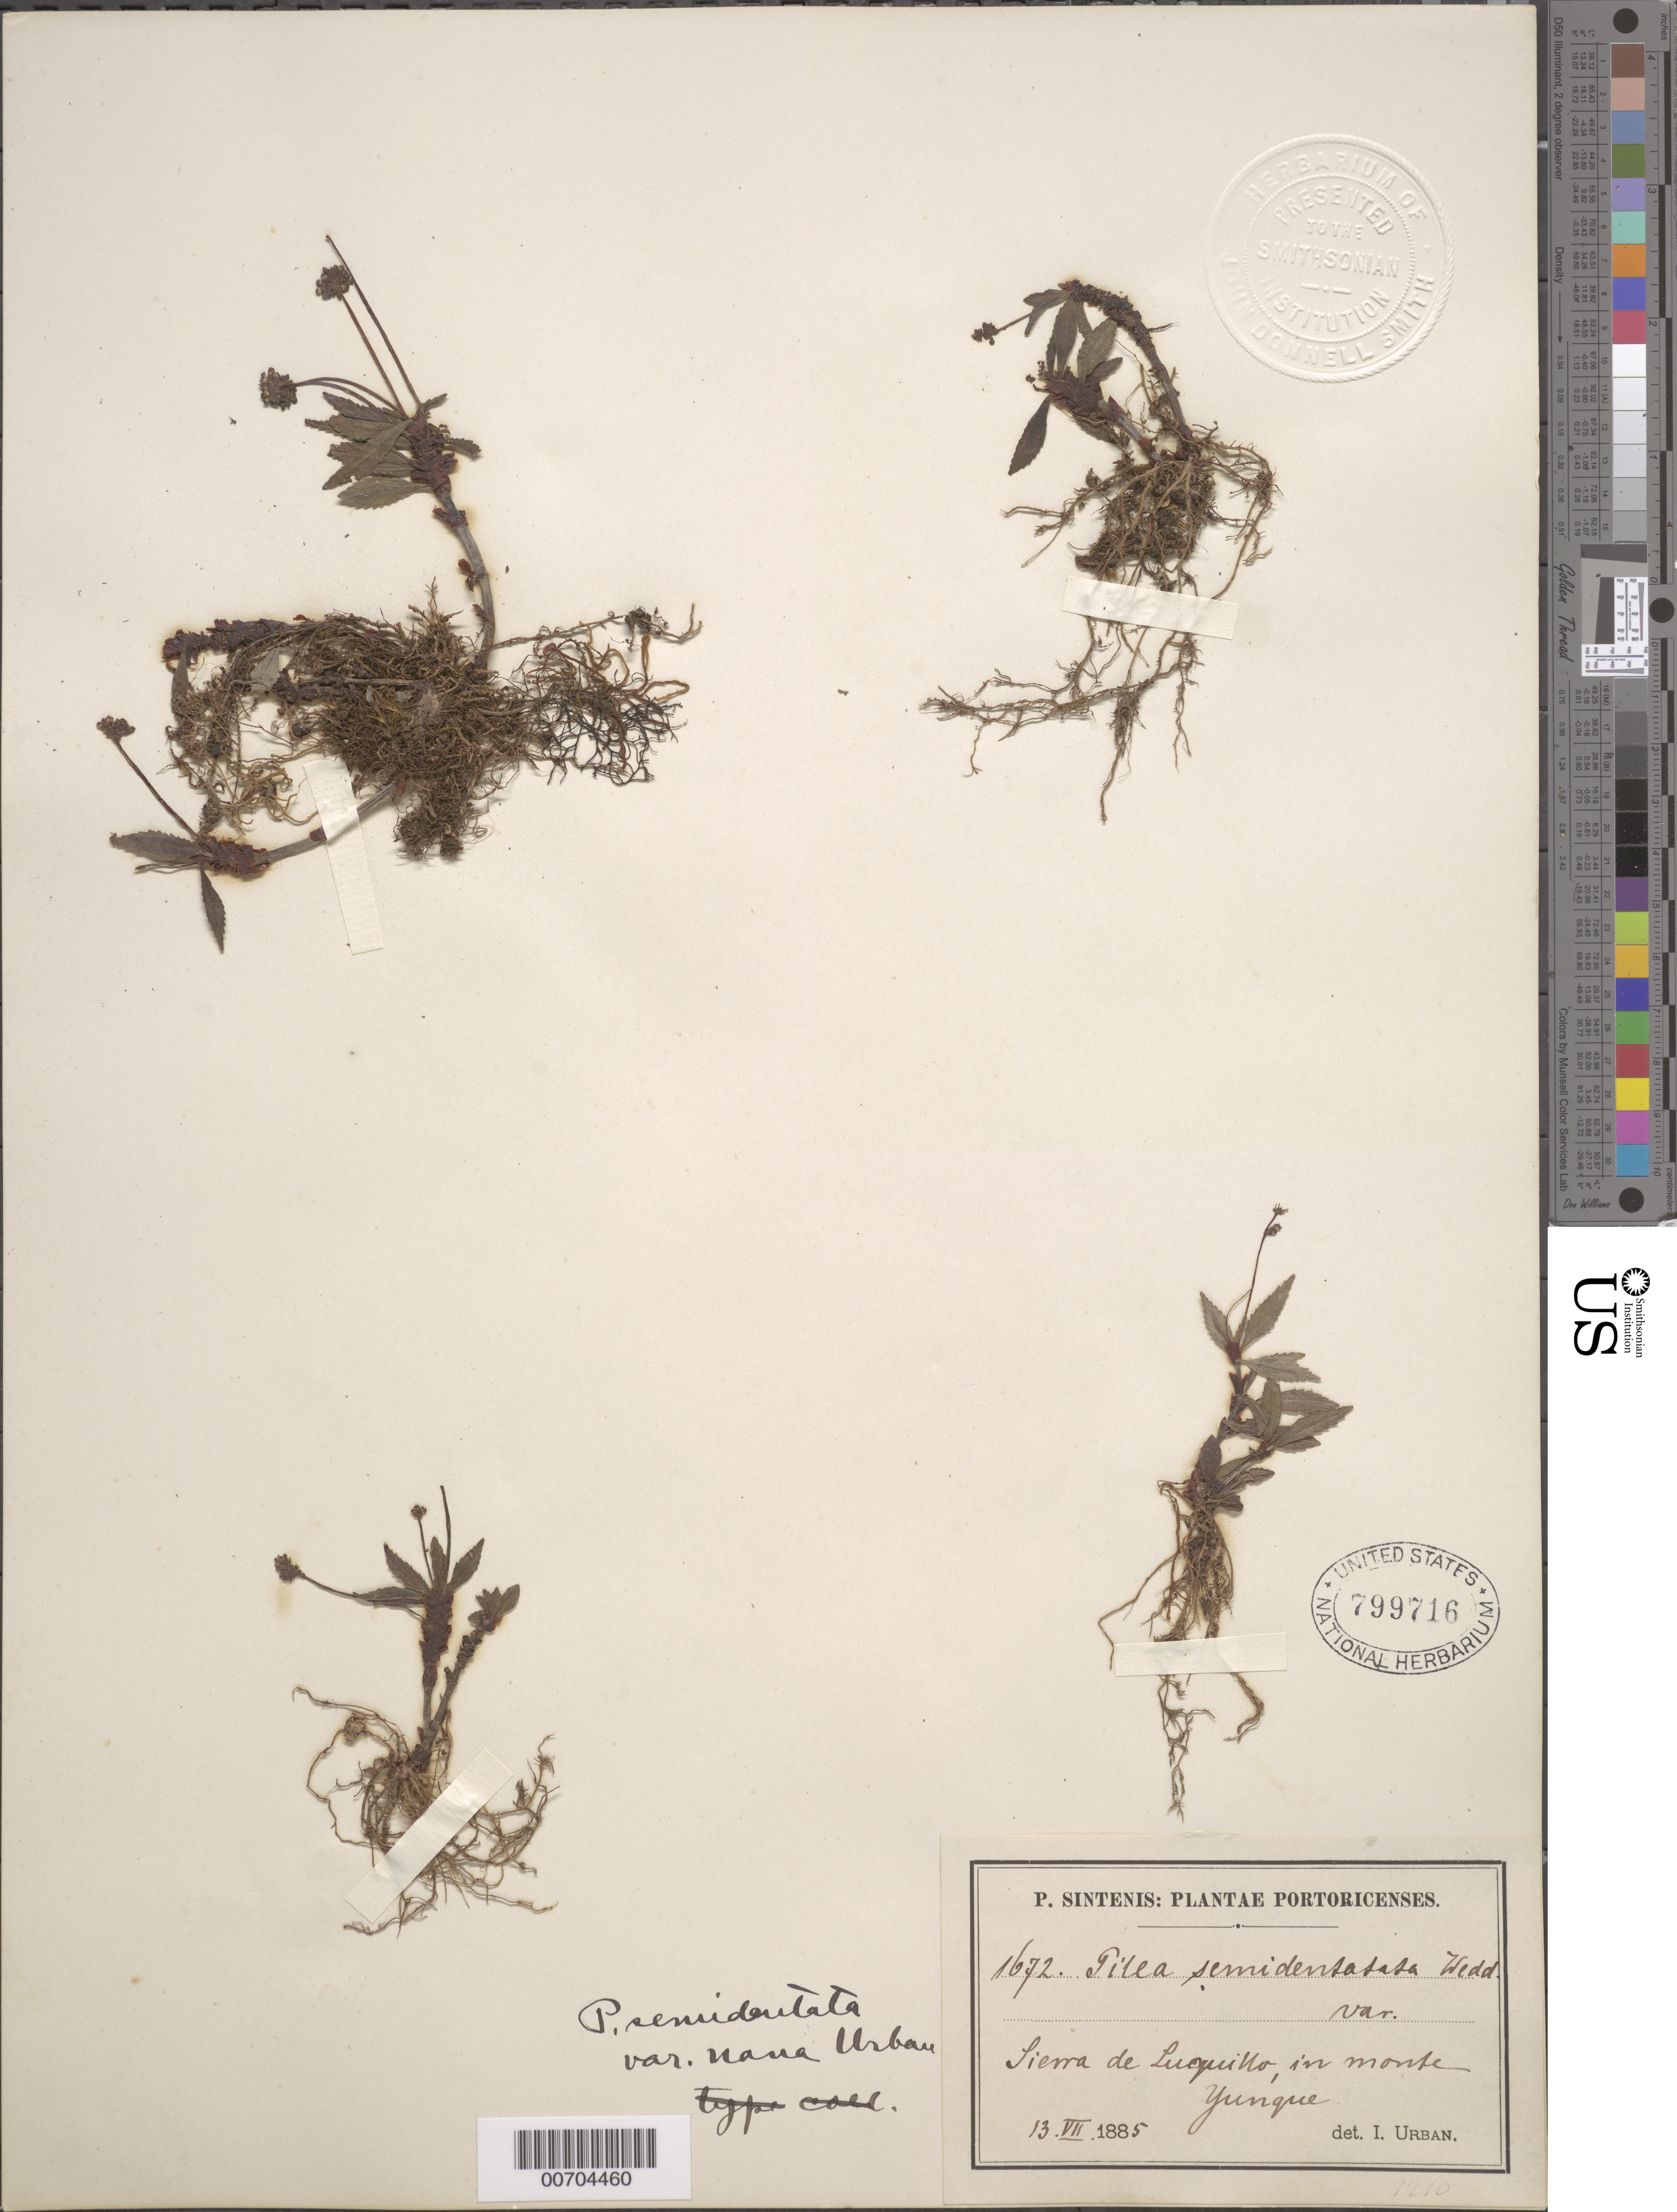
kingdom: Plantae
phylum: Tracheophyta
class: Magnoliopsida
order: Rosales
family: Urticaceae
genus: Pilea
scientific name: Pilea semidentata var. nana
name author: Urb.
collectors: P. Sintenis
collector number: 1672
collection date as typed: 13 Jul 1885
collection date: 1885-07-13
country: Puerto Rico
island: Greater Antilles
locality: Sierra de Luquillo, in monte Yunque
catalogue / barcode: US 799716